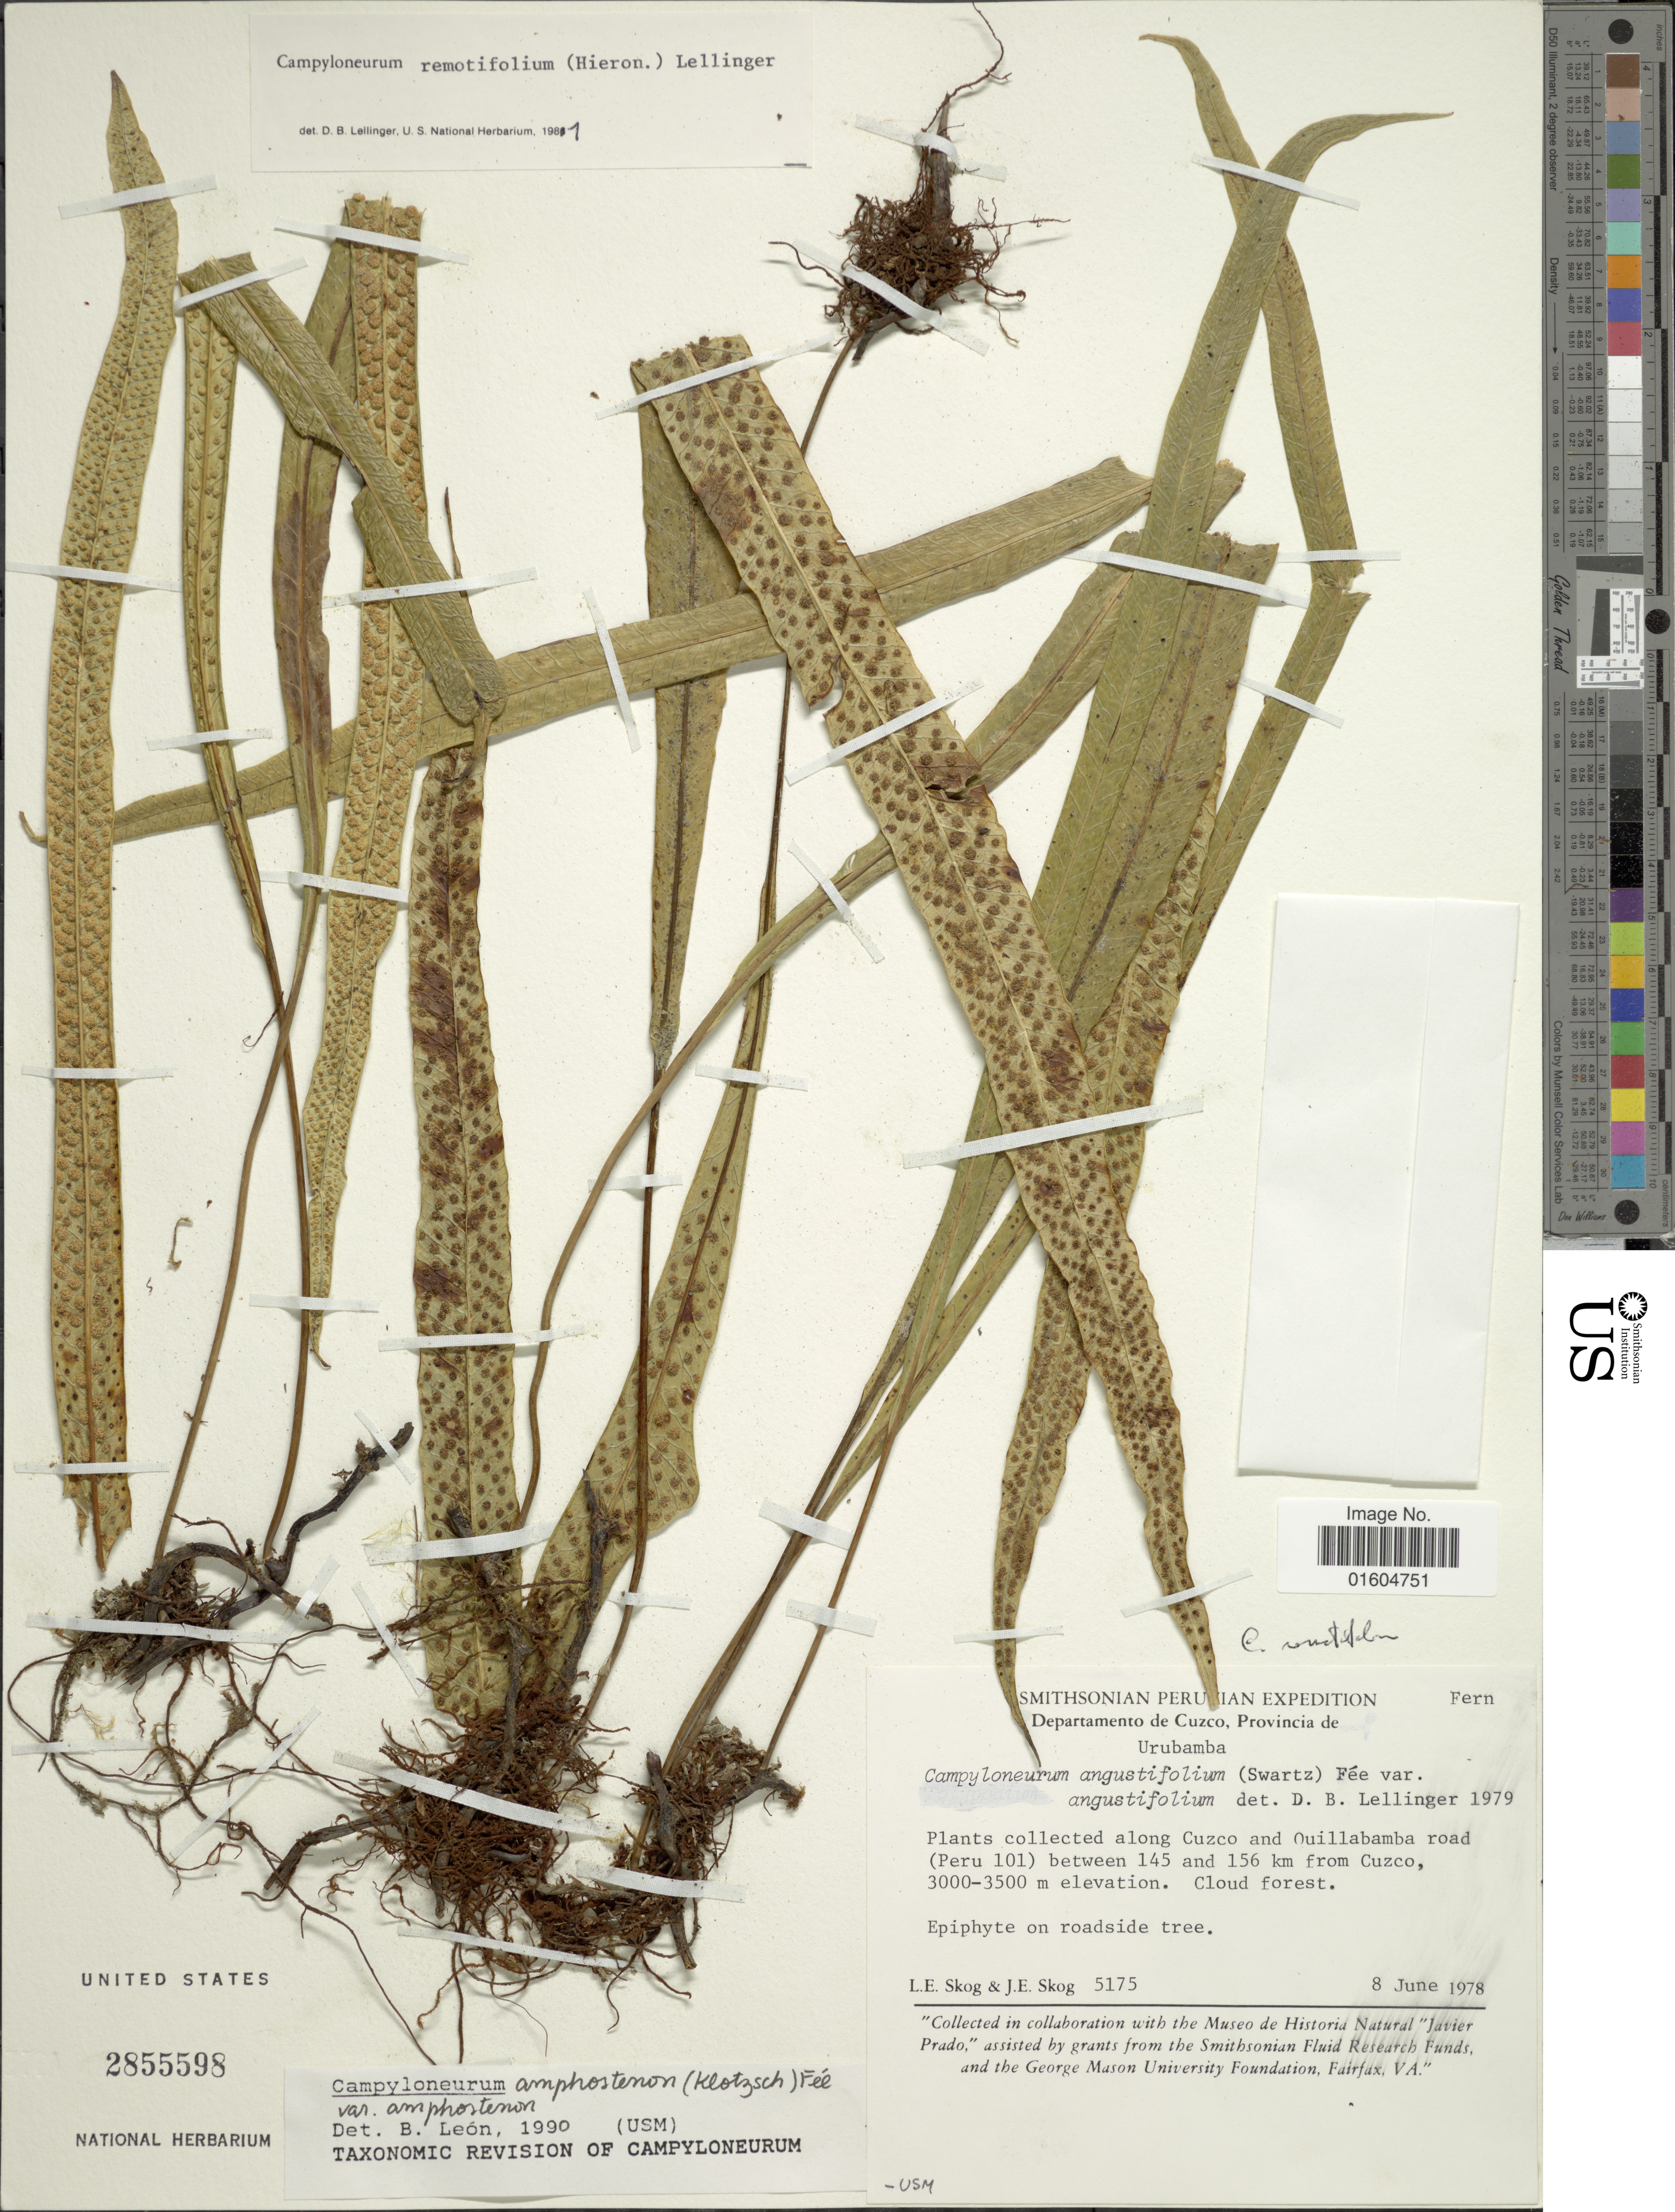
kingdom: Plantae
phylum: Tracheophyta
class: Polypodiopsida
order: Polypodiales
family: Polypodiaceae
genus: Campyloneurum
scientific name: Campyloneurum remotifolium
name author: (Hieron.) Lellinger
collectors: L. E. Skog & J. E. Skog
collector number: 5175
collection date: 1978-06-08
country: Peru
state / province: Cusco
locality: Departamento de Cuzco, Provincia de Urubamba. Along Cuzco and Quillabamba road (Peru 101) between 145 and 156 km from Cuzco. Cloud forest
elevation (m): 3000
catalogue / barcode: US 2855598